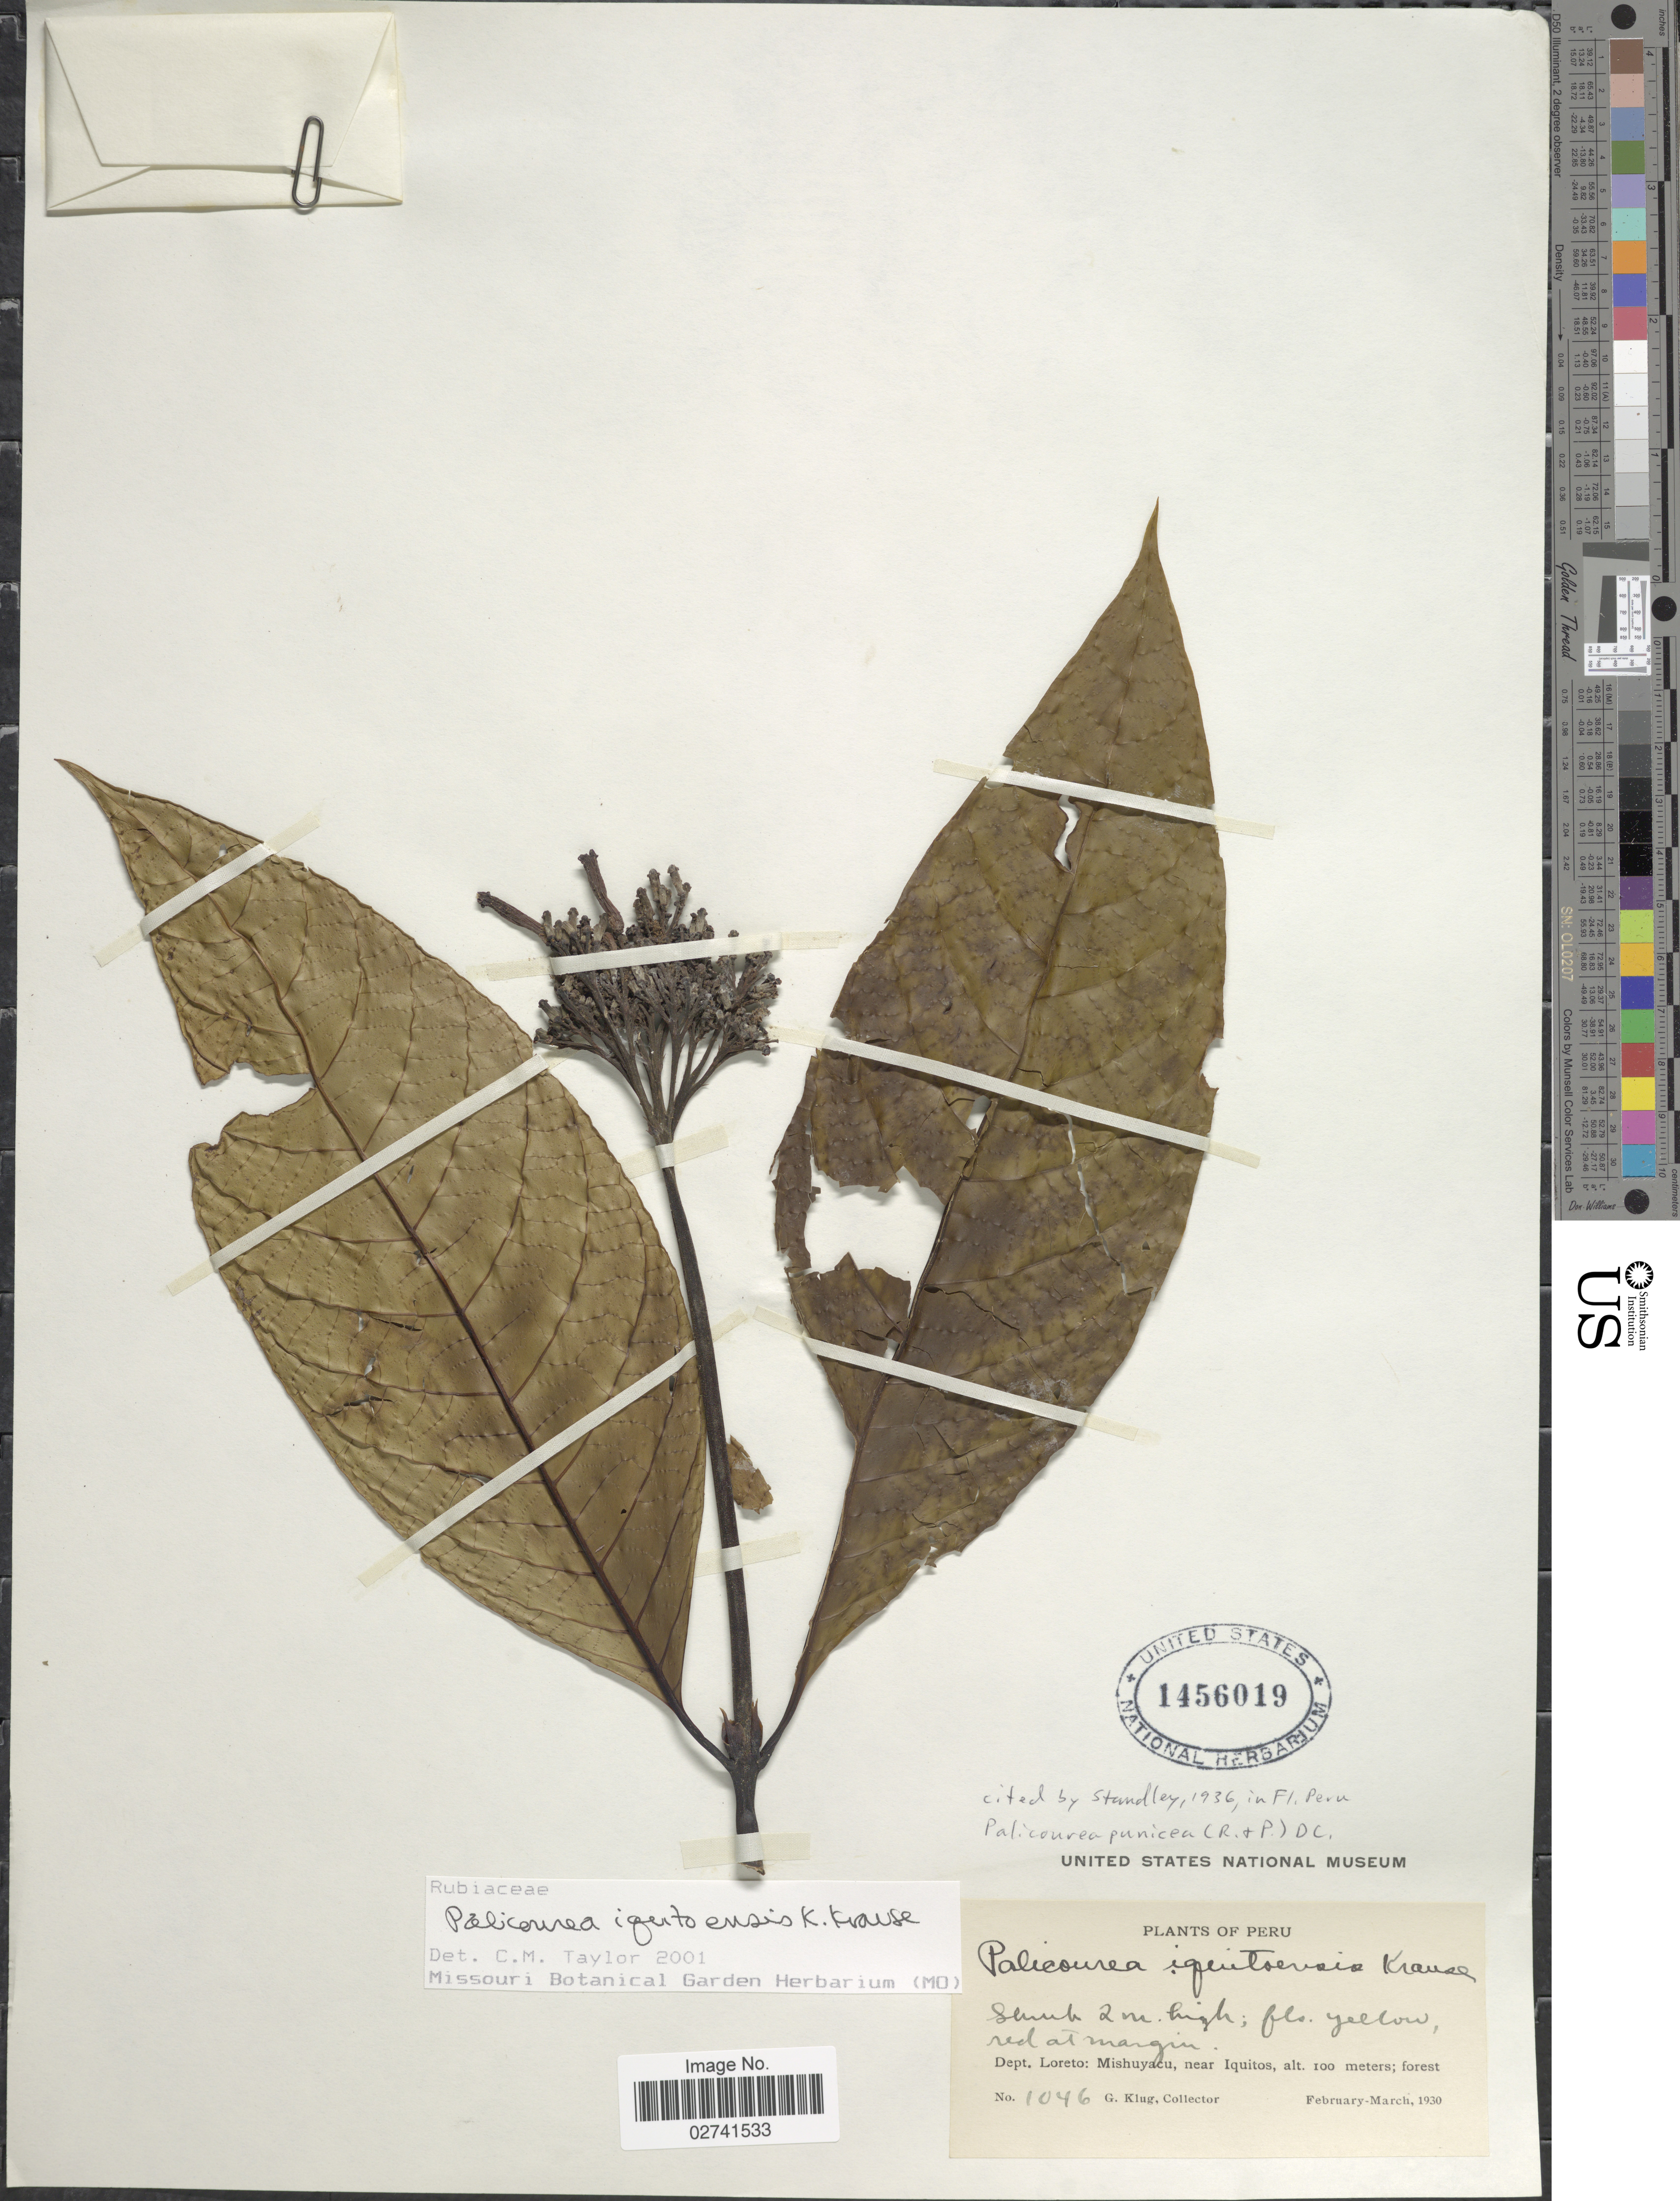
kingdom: Plantae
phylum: Tracheophyta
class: Magnoliopsida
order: Gentianales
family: Rubiaceae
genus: Palicourea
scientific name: Palicourea iquitoensis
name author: K. Krause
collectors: G. Klug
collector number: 1046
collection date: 1930-02/1930-03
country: Peru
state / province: Loreto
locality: Dept. Loreto: Mishuyacu, near Iquitos; forest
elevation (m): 100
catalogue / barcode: US 1456019